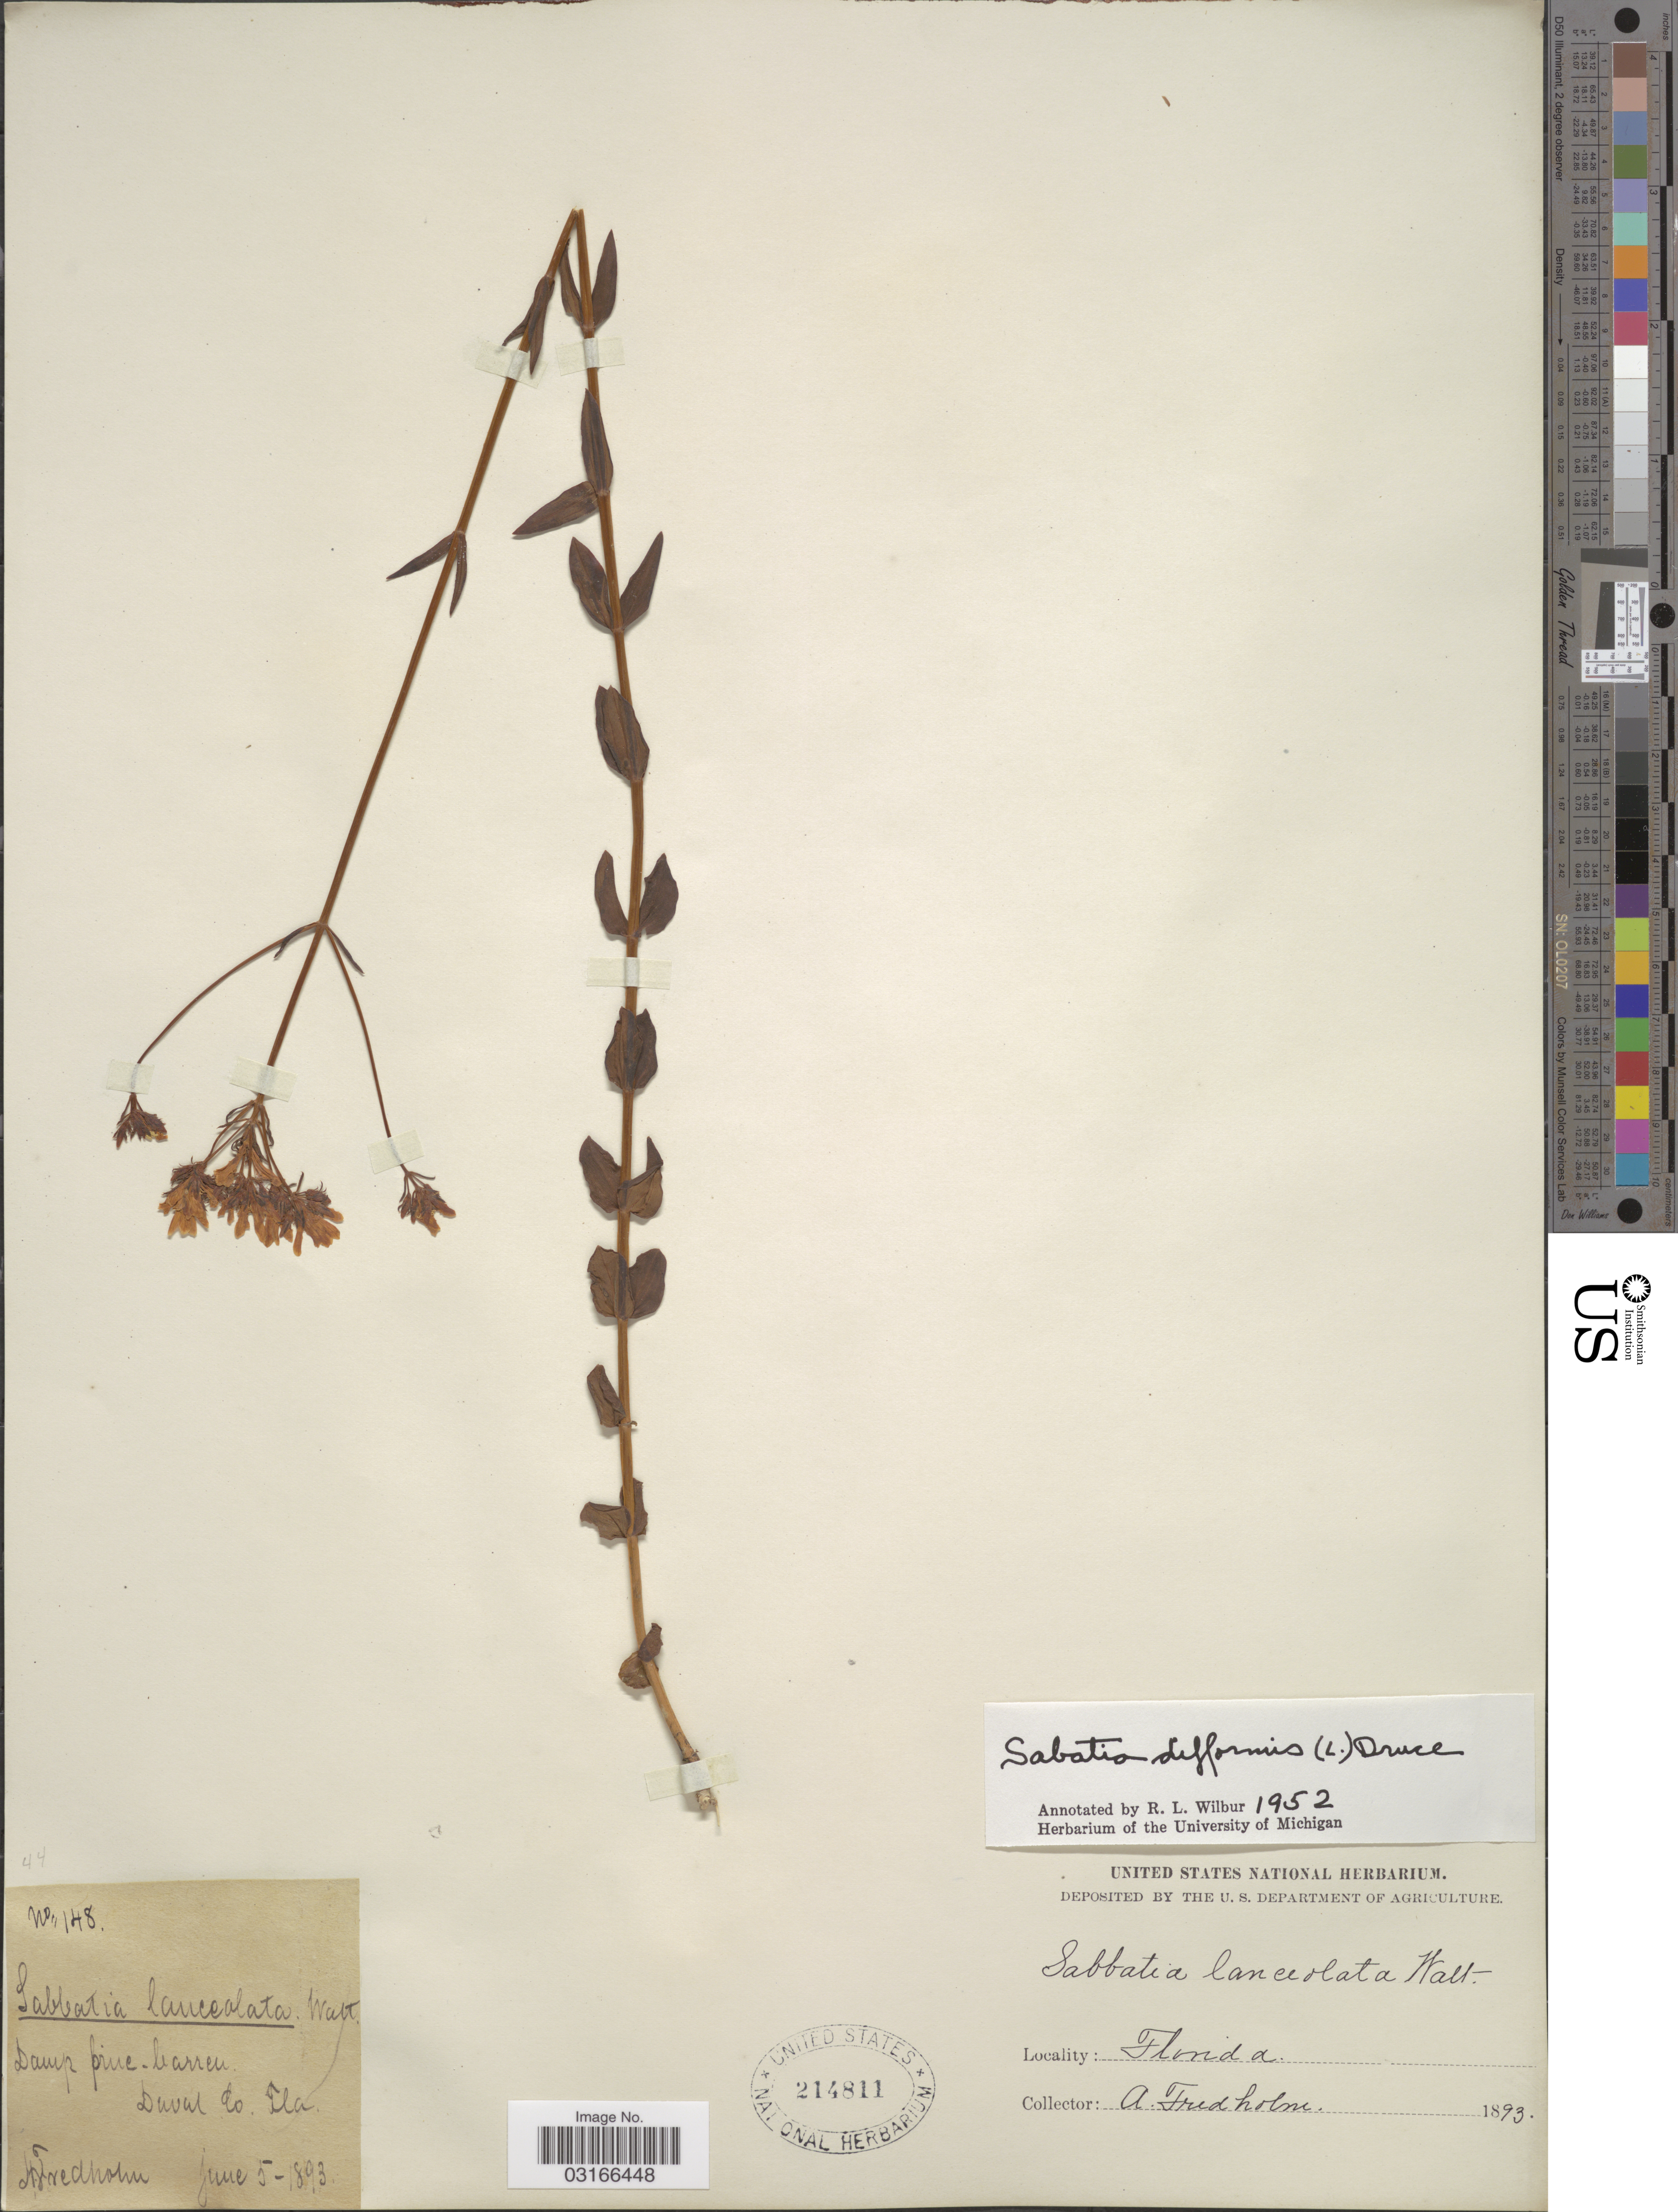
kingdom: Plantae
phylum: Tracheophyta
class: Magnoliopsida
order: Gentianales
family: Gentianaceae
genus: Sabatia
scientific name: Sabatia difformis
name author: (L.) Druce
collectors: A. Fredholm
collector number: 148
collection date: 1893-06-05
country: United States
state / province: Florida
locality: Duval Co.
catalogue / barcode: US 214811